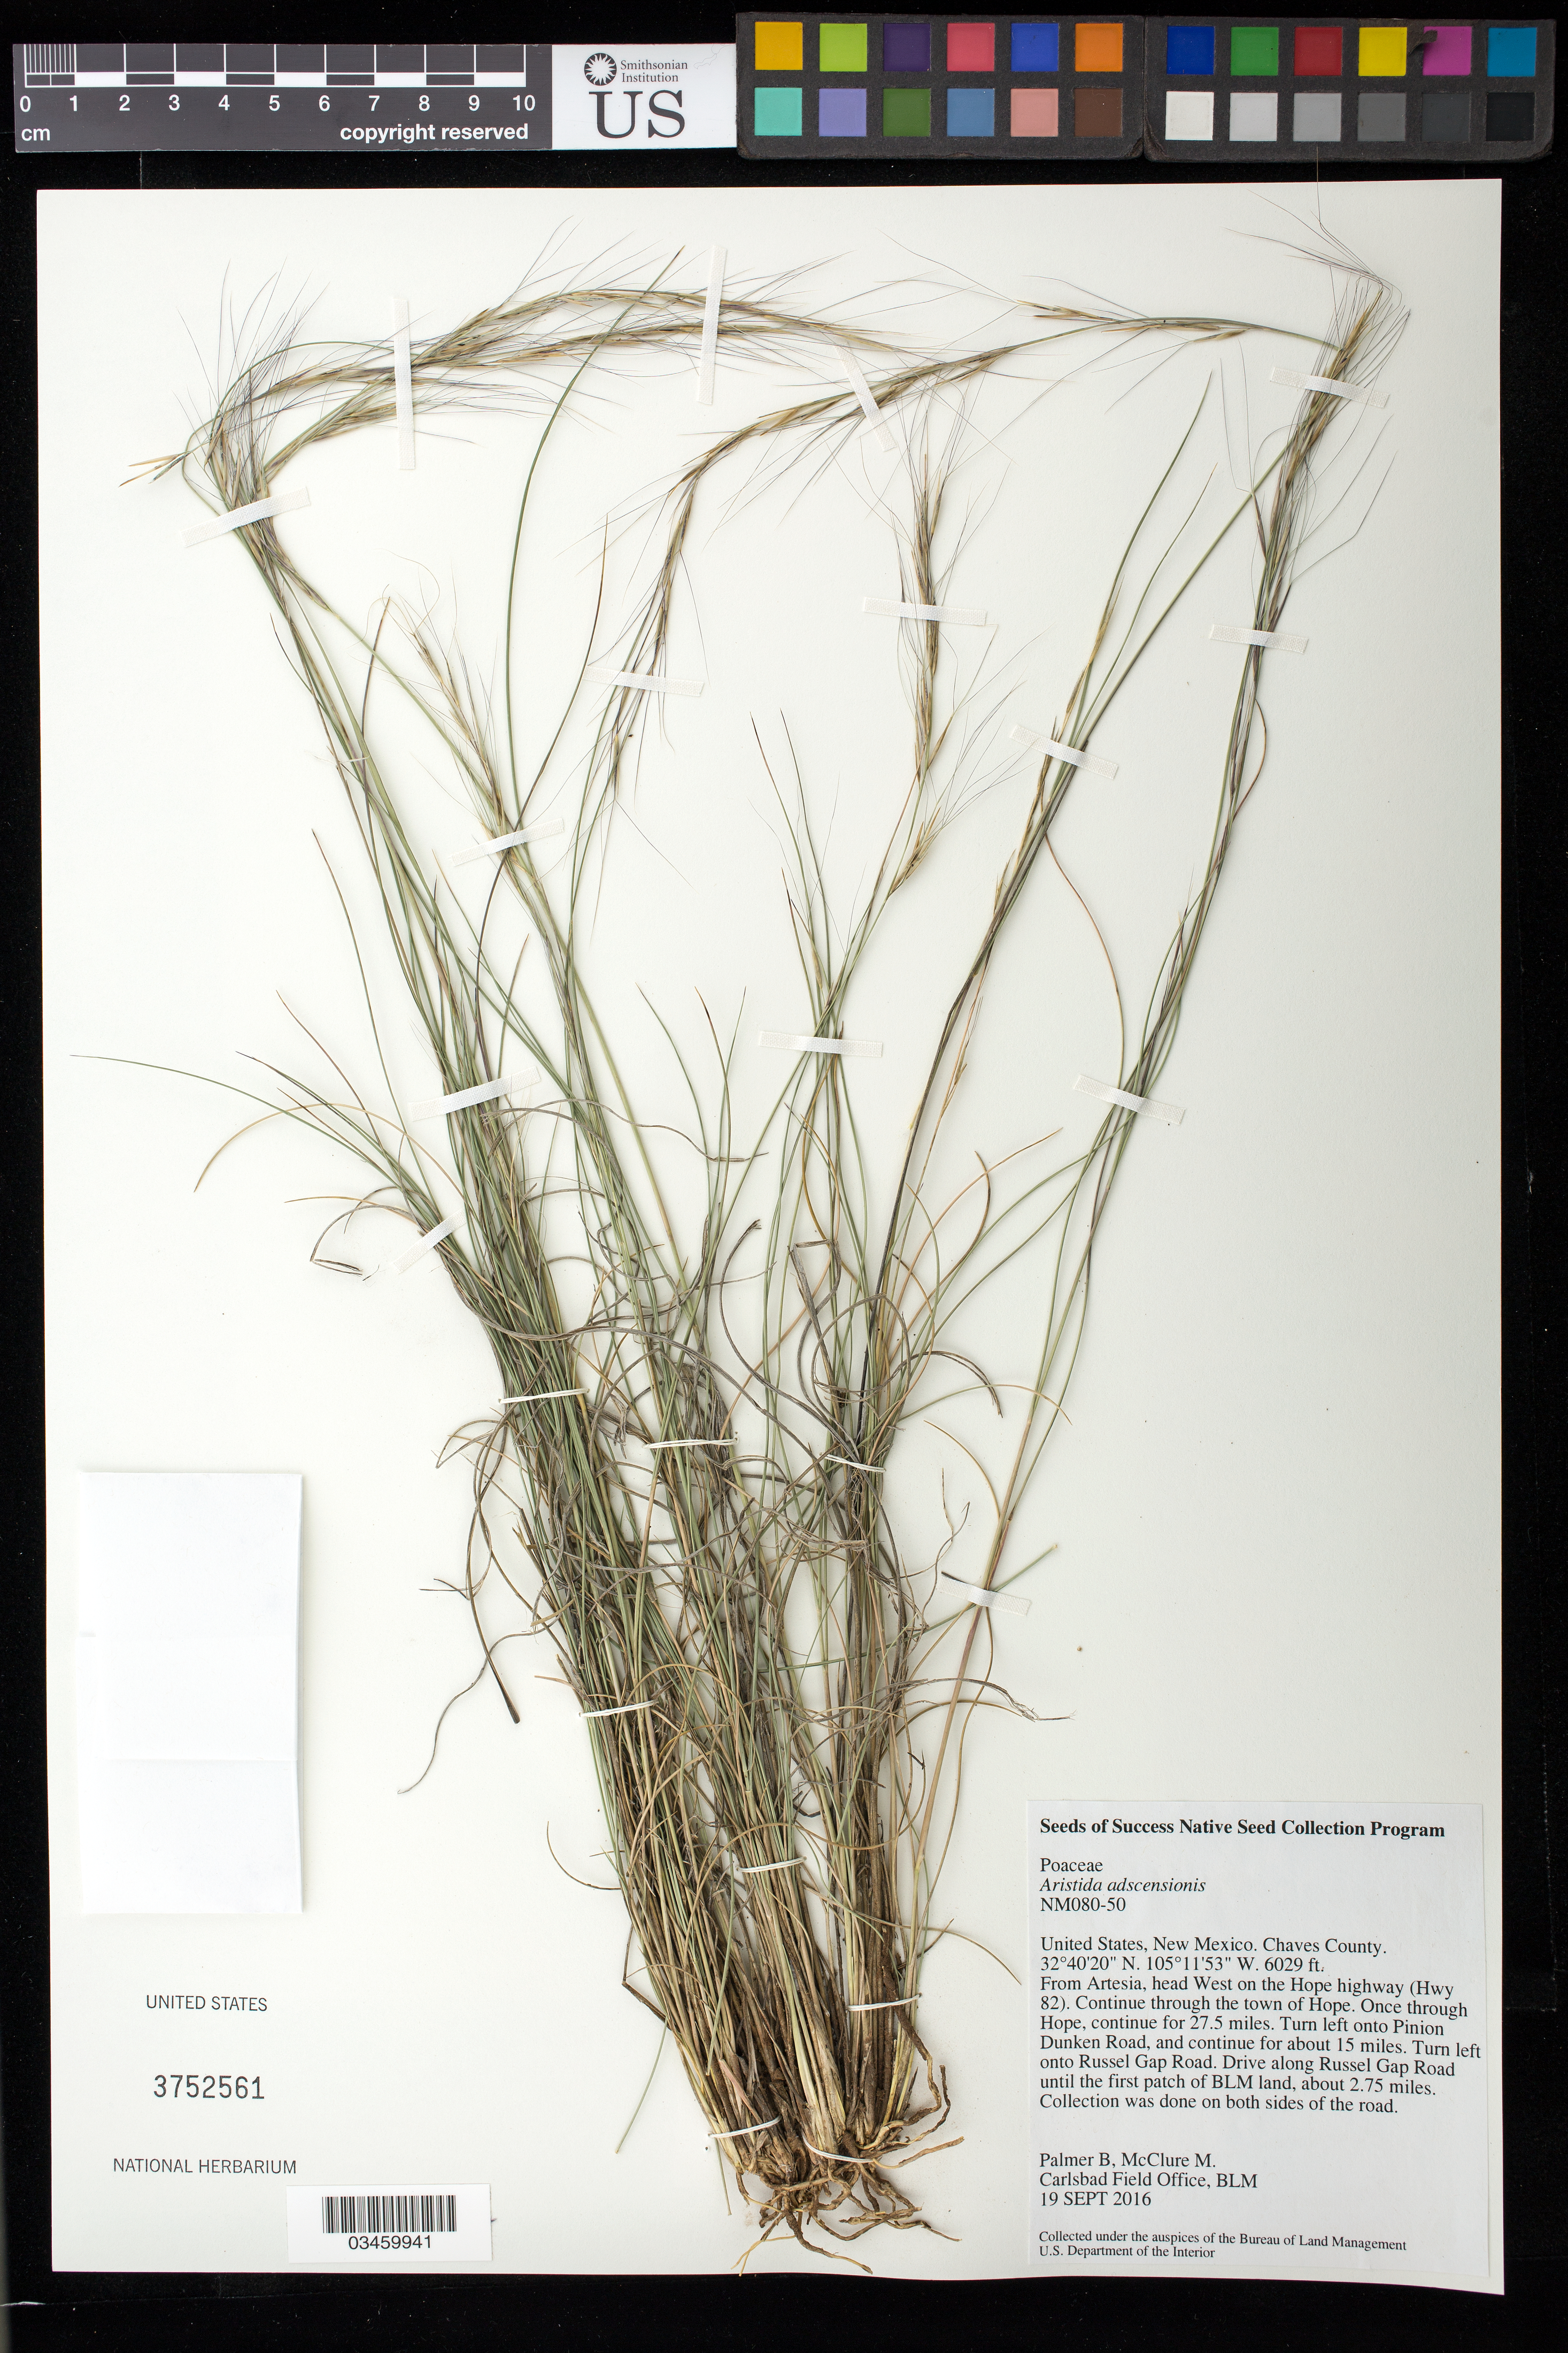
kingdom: Plantae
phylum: Tracheophyta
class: Liliopsida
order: Poales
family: Poaceae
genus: Aristida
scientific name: Aristida adscensionis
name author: L.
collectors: B. Palmer & M. McClure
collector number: NM080-50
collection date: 2016-09-19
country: United States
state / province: New Mexico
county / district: Chaves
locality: Russell Gap Road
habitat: R070DY151NM- Limestone Hills ecological site; collection site among Pinon-Juniper woodland, population found in areas of disturbance.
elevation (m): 1838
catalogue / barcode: US 3752561